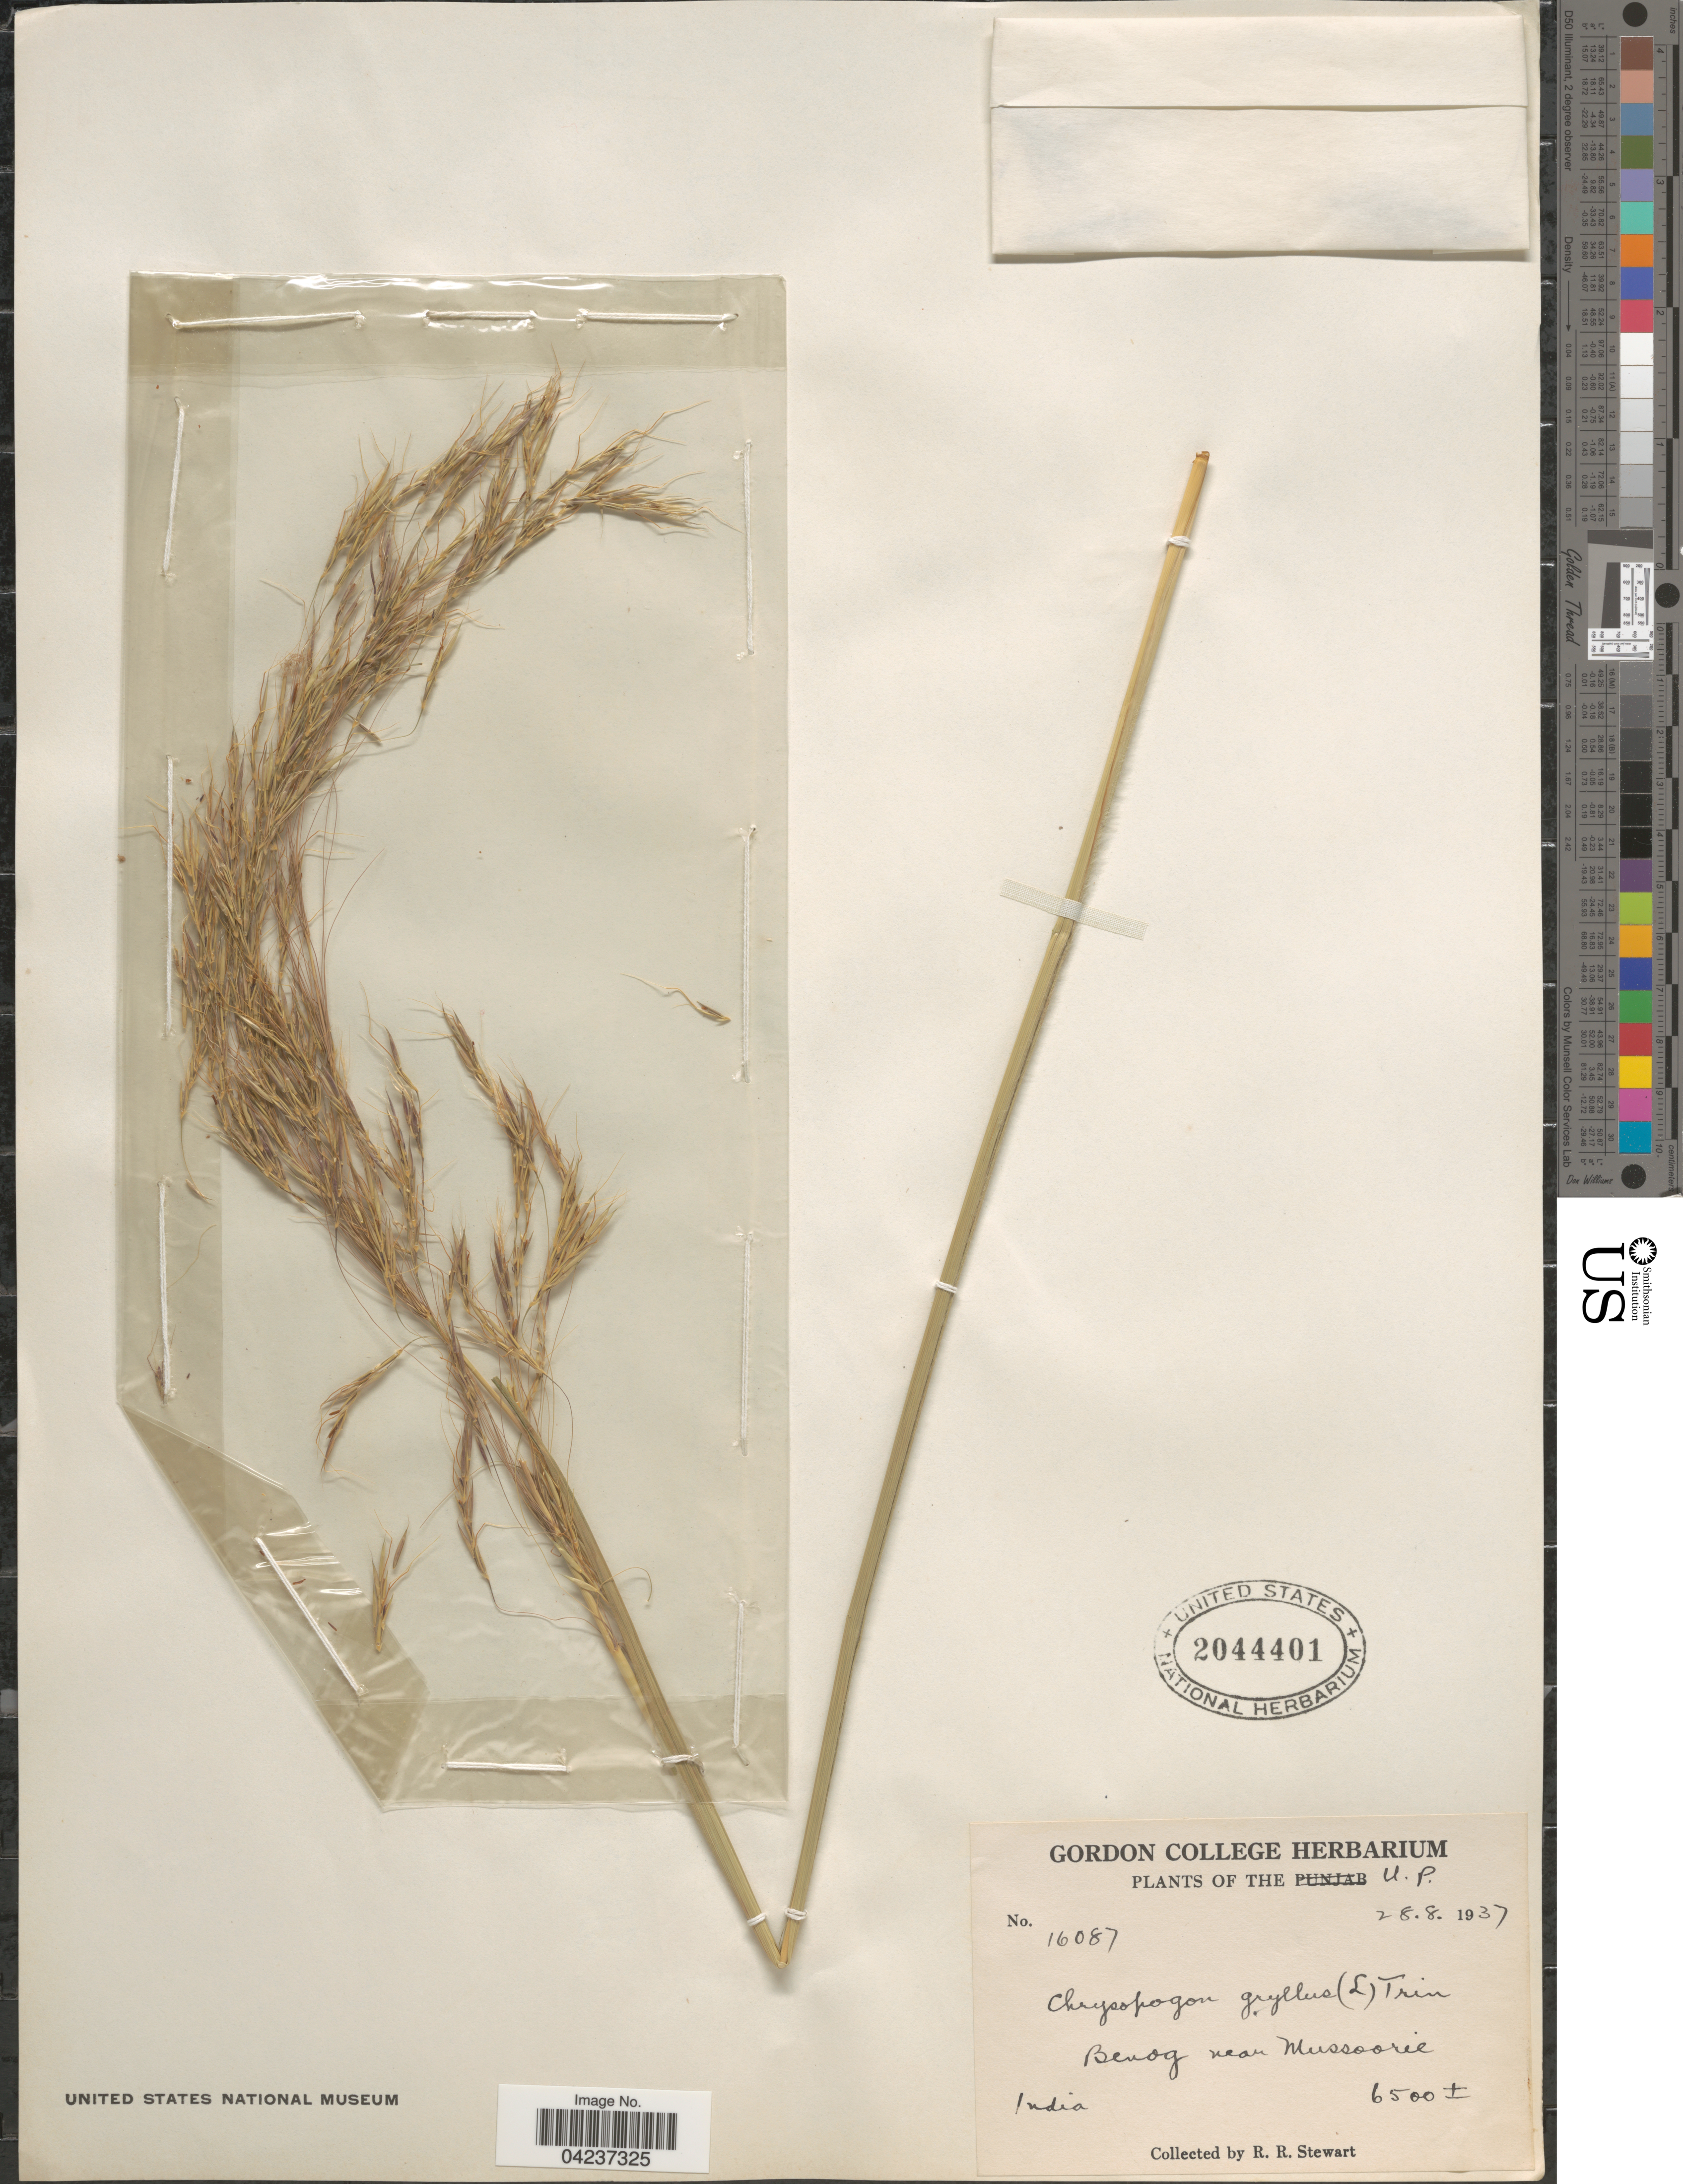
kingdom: Plantae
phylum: Tracheophyta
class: Liliopsida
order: Poales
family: Poaceae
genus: Chrysopogon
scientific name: Chrysopogon gryllus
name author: (L.) Trin.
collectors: R. Stewart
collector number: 16087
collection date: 1937-08-28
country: India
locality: The U.P. Benog near Mussoorie.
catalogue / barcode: US 2044401